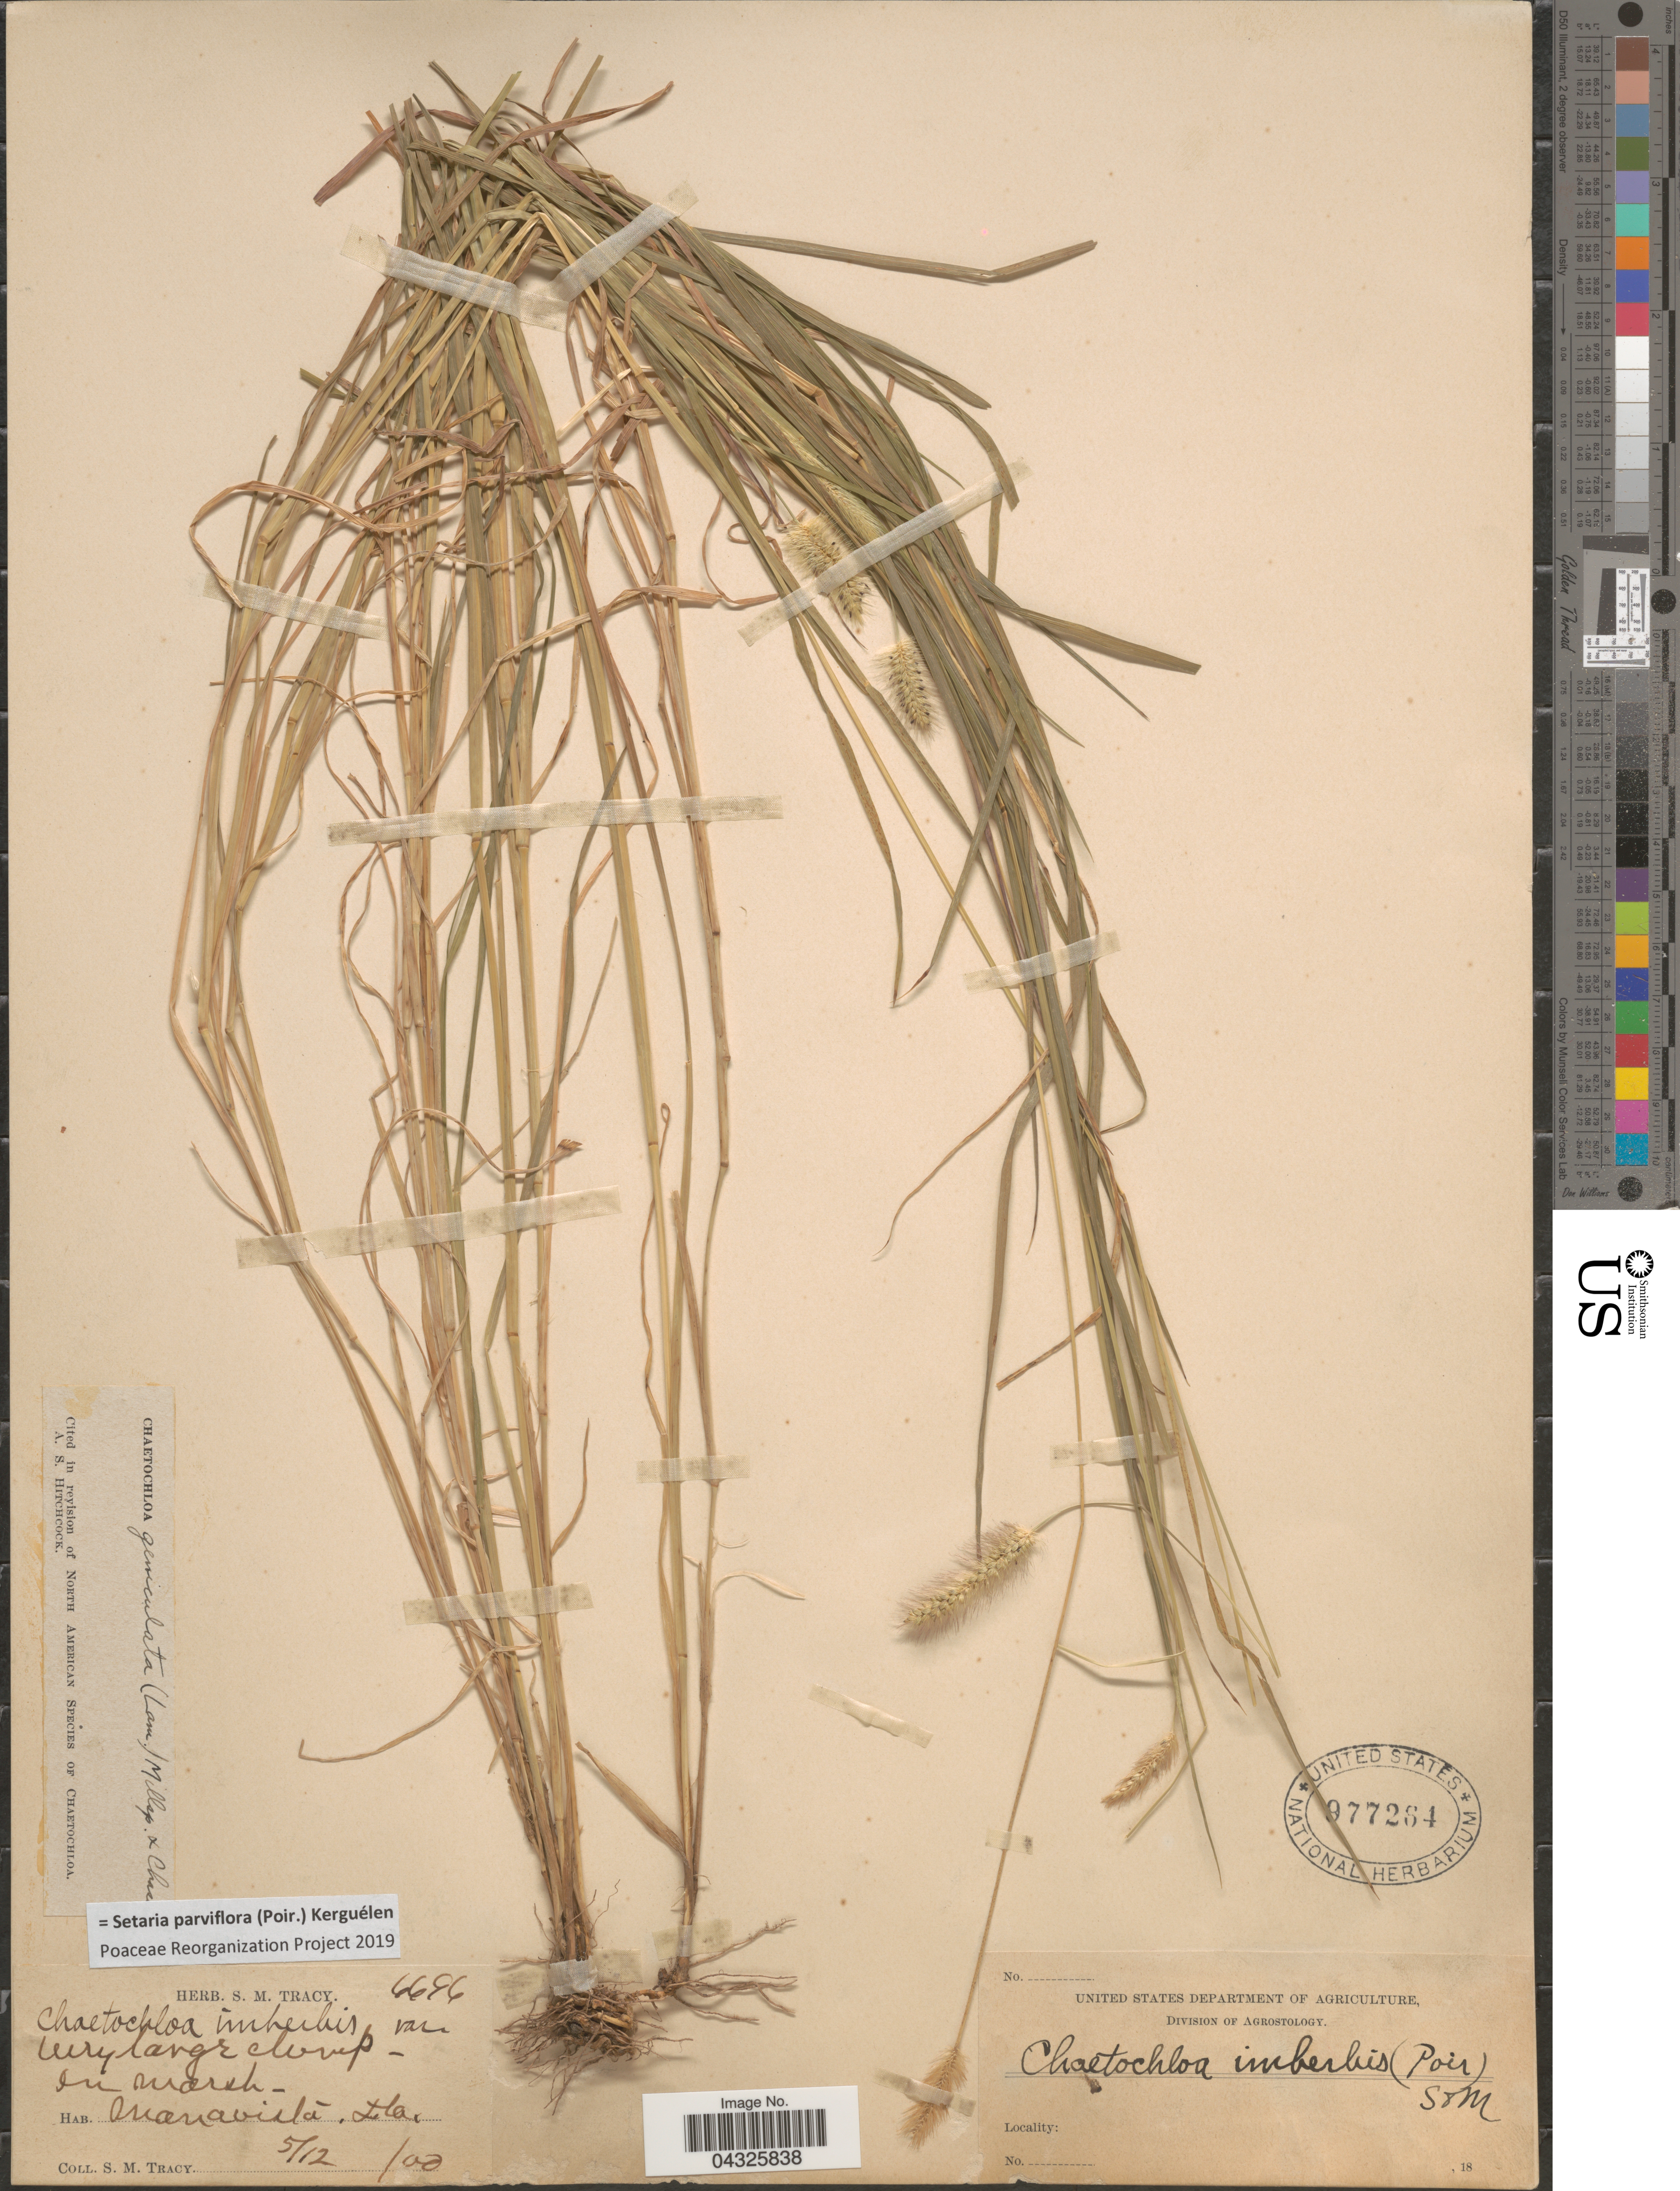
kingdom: Plantae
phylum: Tracheophyta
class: Liliopsida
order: Poales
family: Poaceae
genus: Setaria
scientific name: Setaria parviflora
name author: (Poir.) Kerguélen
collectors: S. M. Tracy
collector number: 6696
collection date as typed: Transcribed d/m/y: 12/5/0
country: United States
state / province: Florida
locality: Manavista.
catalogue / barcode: US 977264